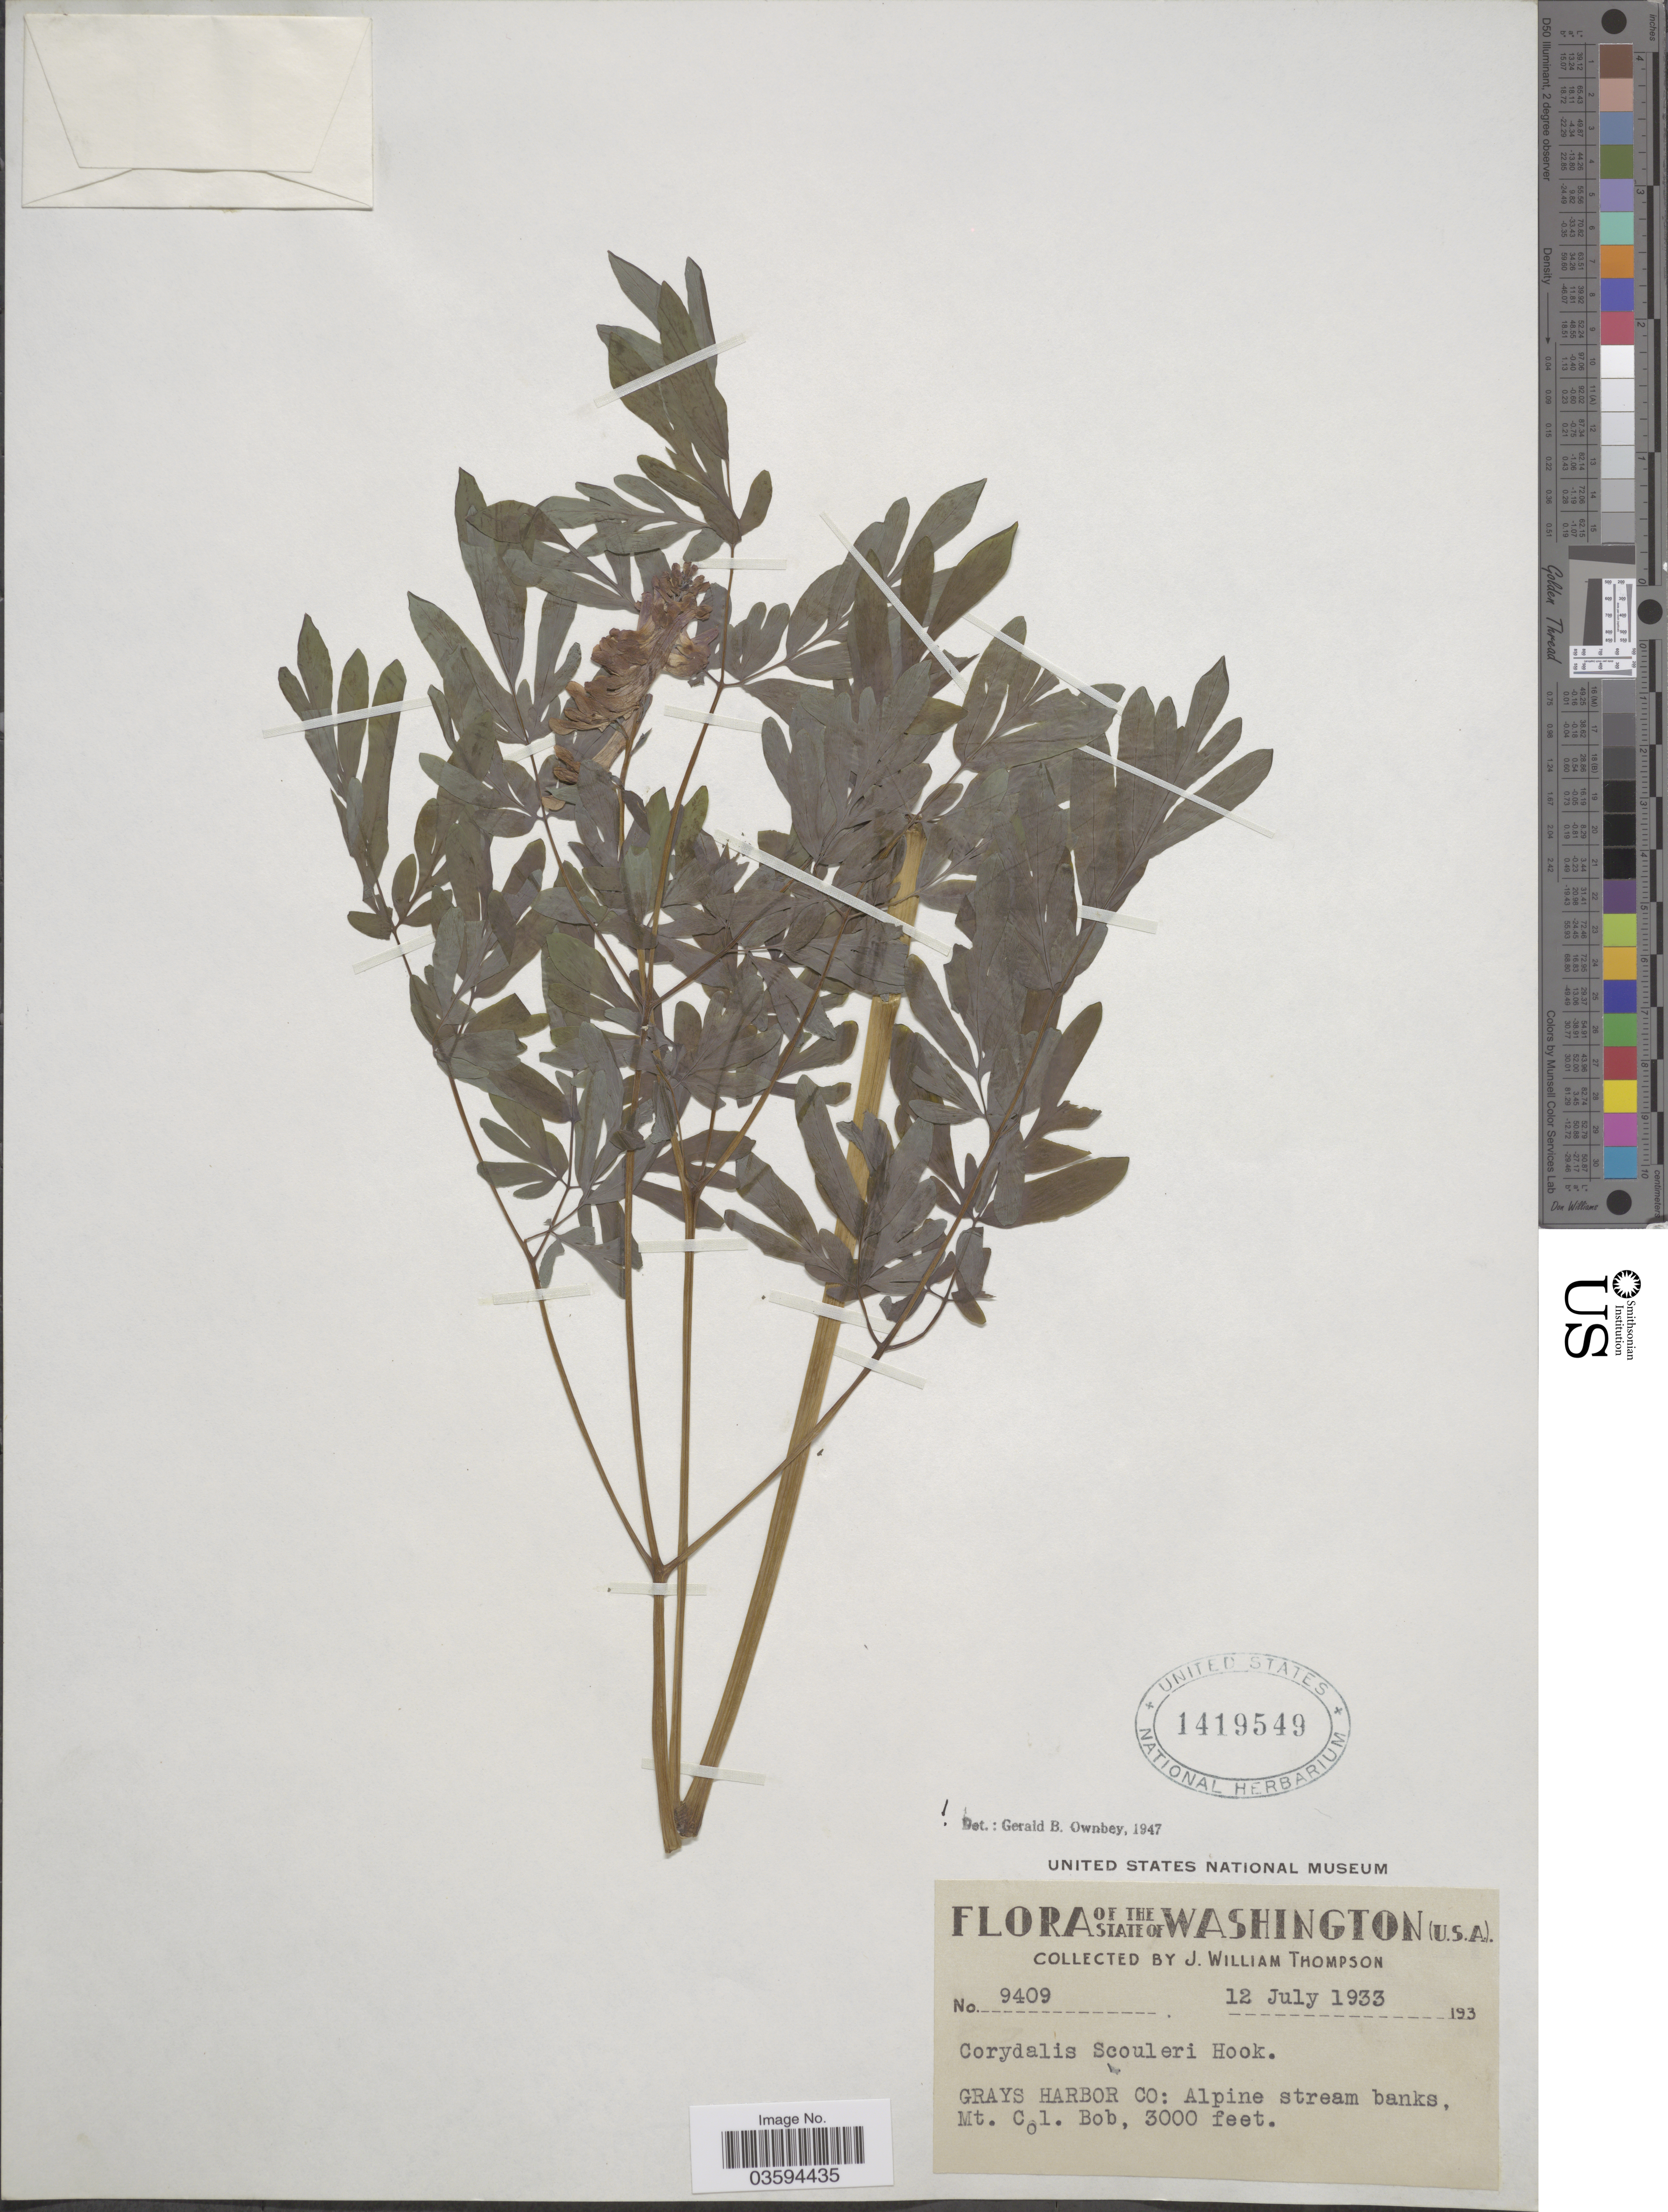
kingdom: Plantae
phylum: Tracheophyta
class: Magnoliopsida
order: Ranunculales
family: Papaveraceae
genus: Corydalis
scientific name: Corydalis scouleri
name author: Hook.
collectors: J. W. Thompson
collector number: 9409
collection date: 1933-07-12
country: United States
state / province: Washington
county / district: Grays Harbor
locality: Grays Harbor Co: Alpine stream banks, Mt. Col. Bob.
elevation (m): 914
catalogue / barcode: US 1419549